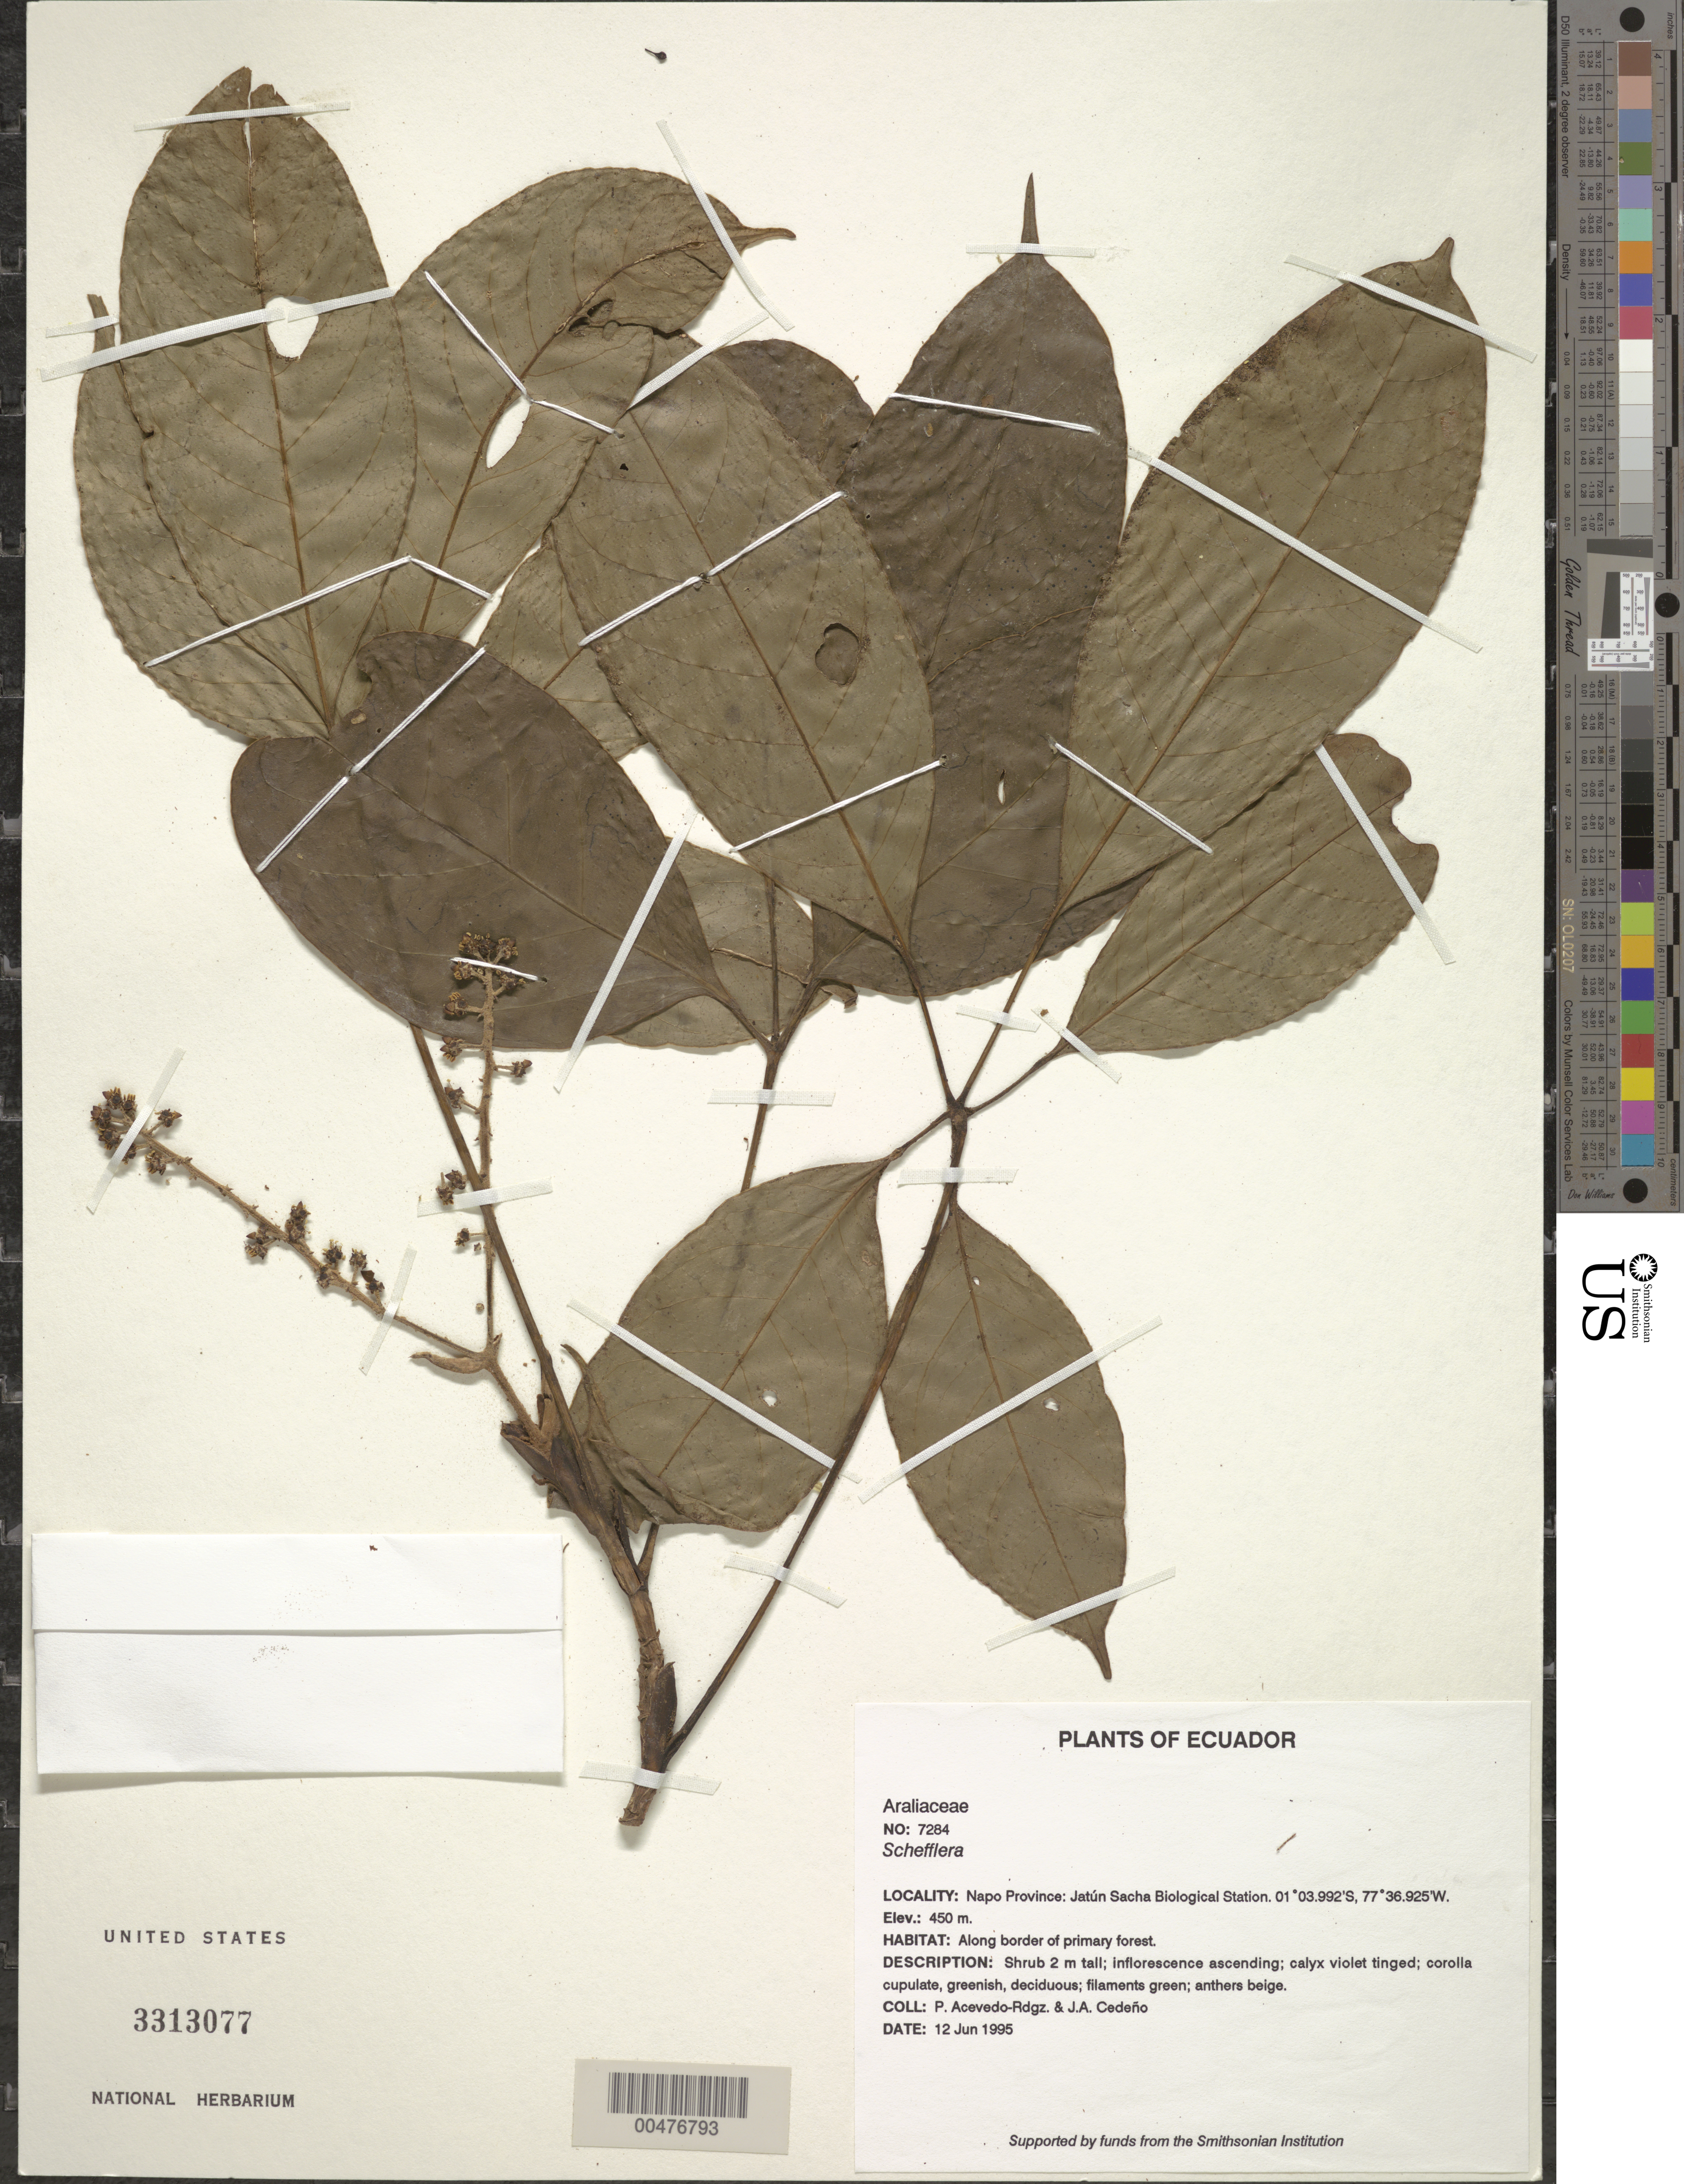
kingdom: Plantae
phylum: Tracheophyta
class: Magnoliopsida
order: Apiales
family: Araliaceae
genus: Schefflera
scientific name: Schefflera sp.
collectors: P. Acevedo-Rodr. & J. A. Cedeño M.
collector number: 7284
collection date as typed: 12 Jun 1995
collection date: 1995-06-12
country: Ecuador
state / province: Napo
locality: Napo Province: Jatún Sacha Biological Station.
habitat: Along border of primary forest.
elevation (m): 450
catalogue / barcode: US 3313077